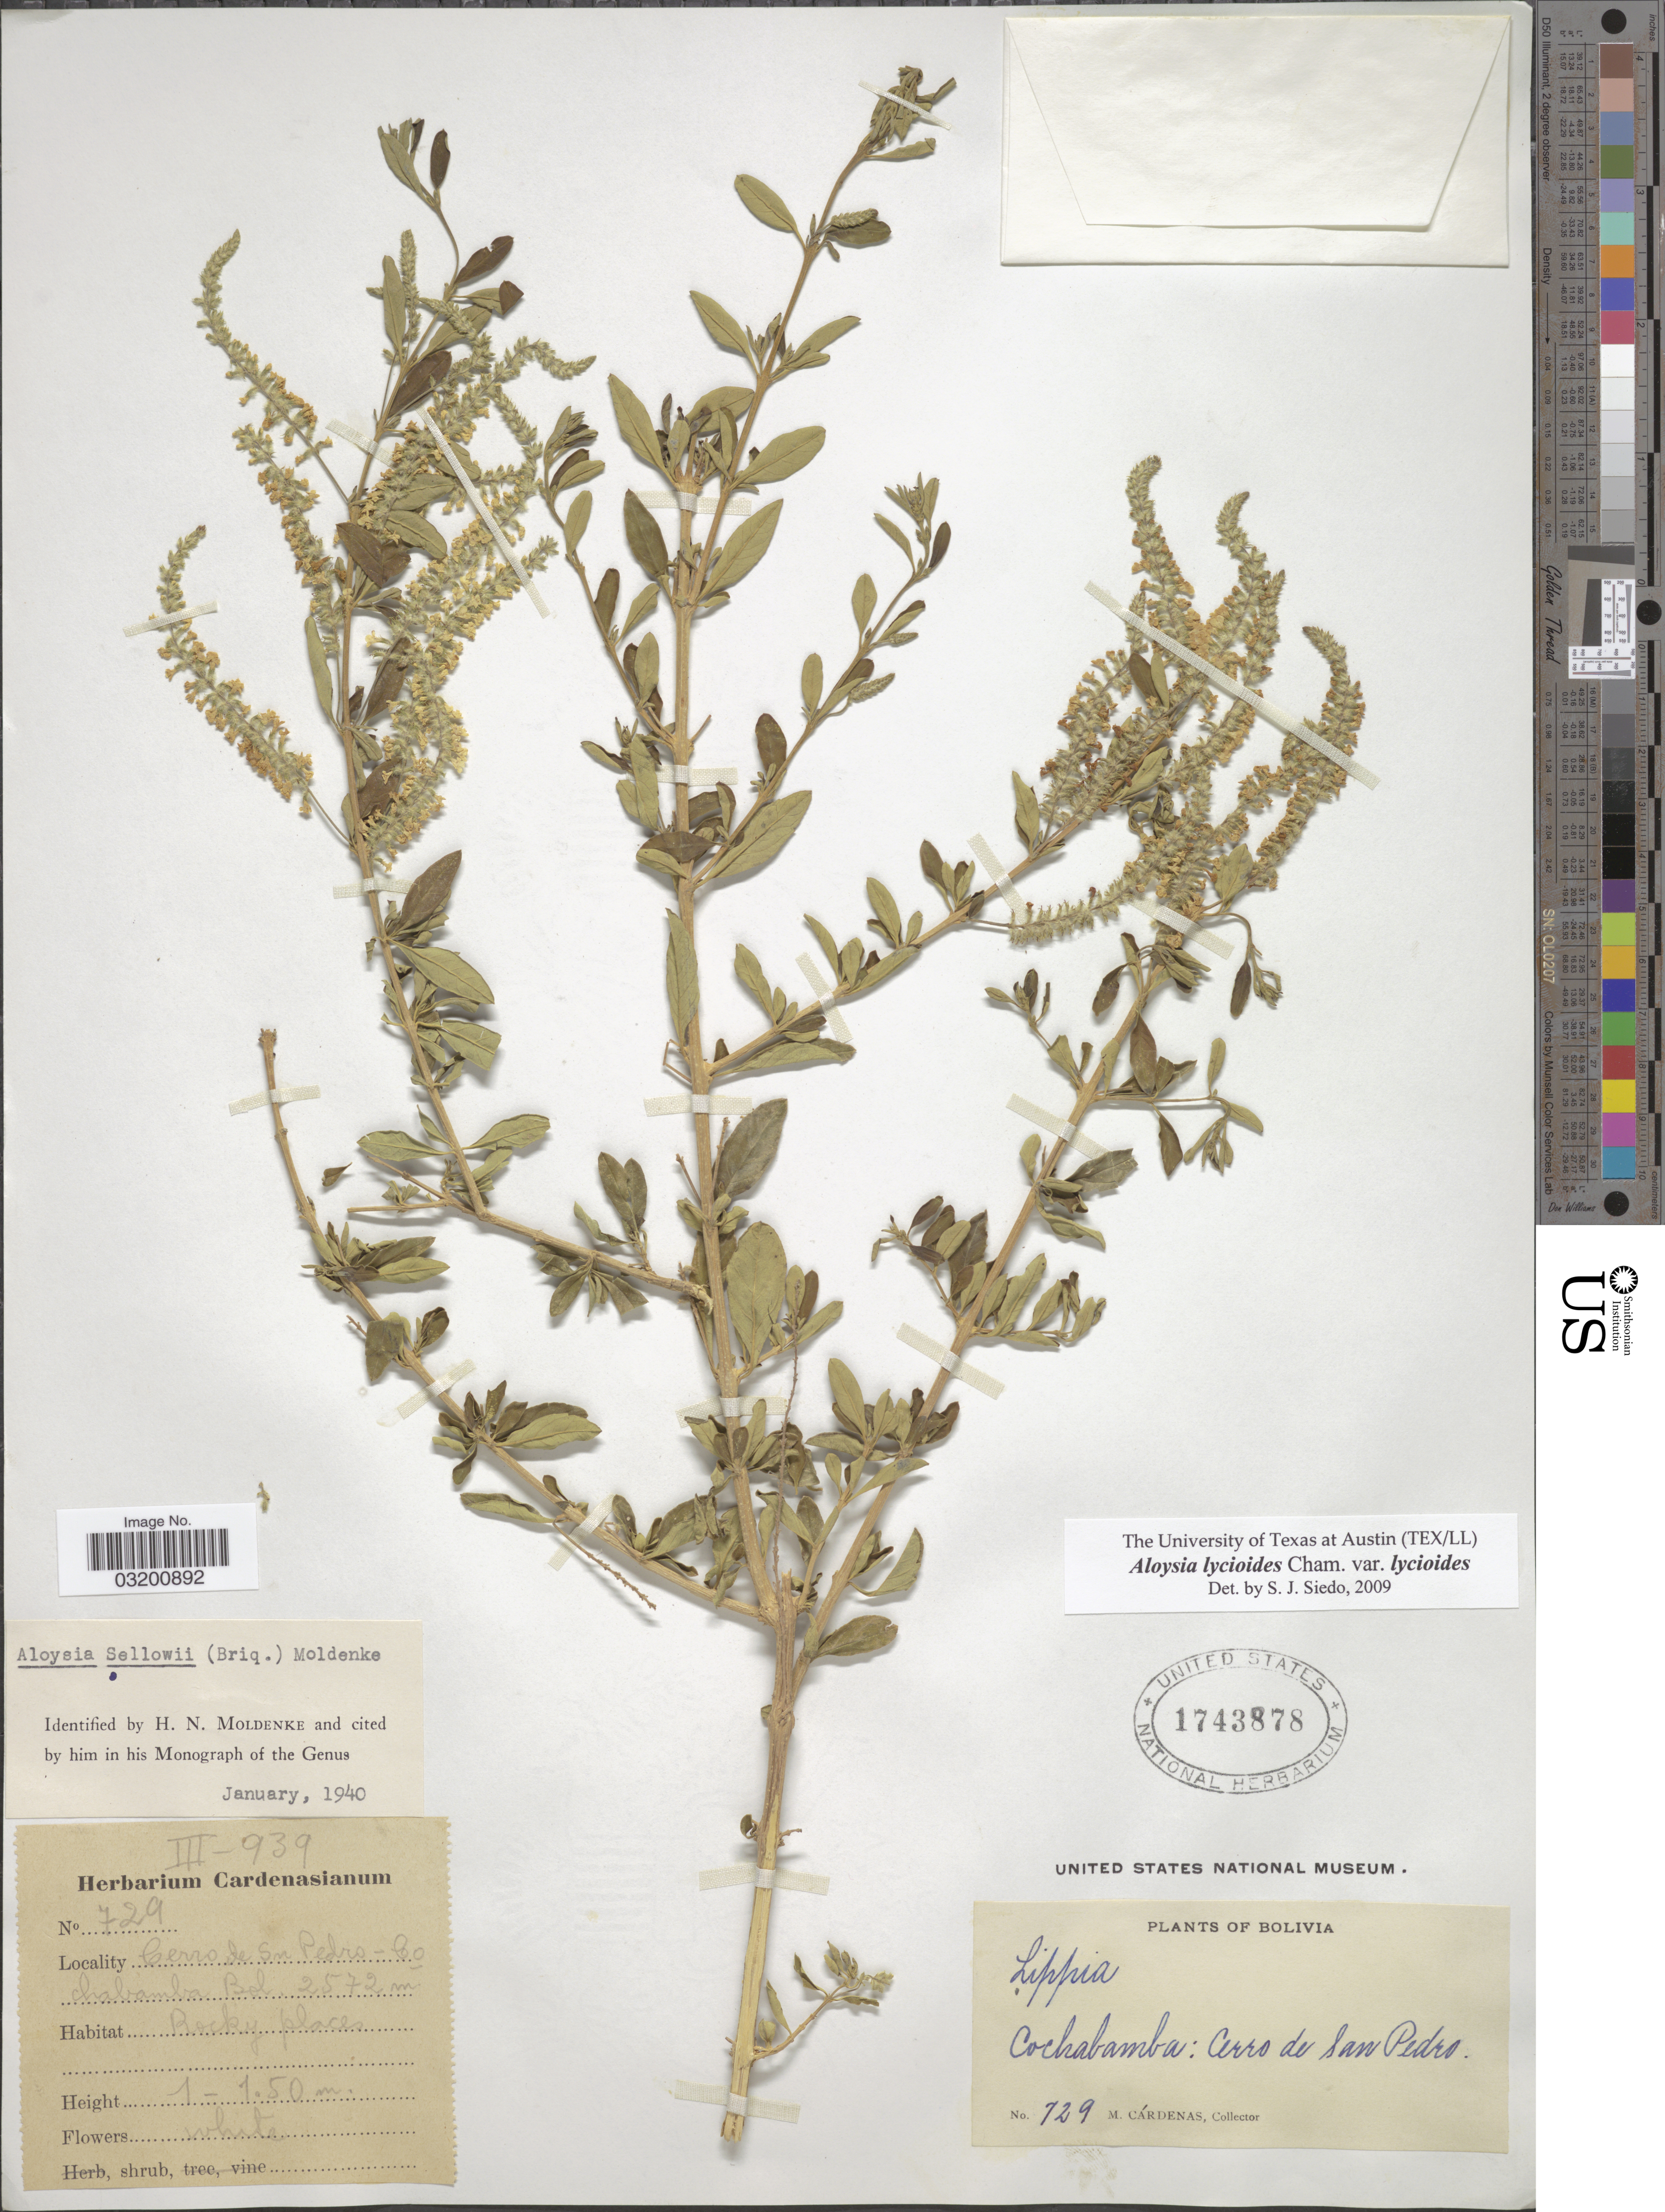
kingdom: Plantae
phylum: Tracheophyta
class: Magnoliopsida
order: Lamiales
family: Verbenaceae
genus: Aloysia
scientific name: Aloysia lycioides var. lycioides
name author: Cham.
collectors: M. Cárdenas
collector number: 729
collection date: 1939-03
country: Bolivia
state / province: Cochabamba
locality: Cerro de San Pedro.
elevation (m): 2572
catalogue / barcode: US 1743878